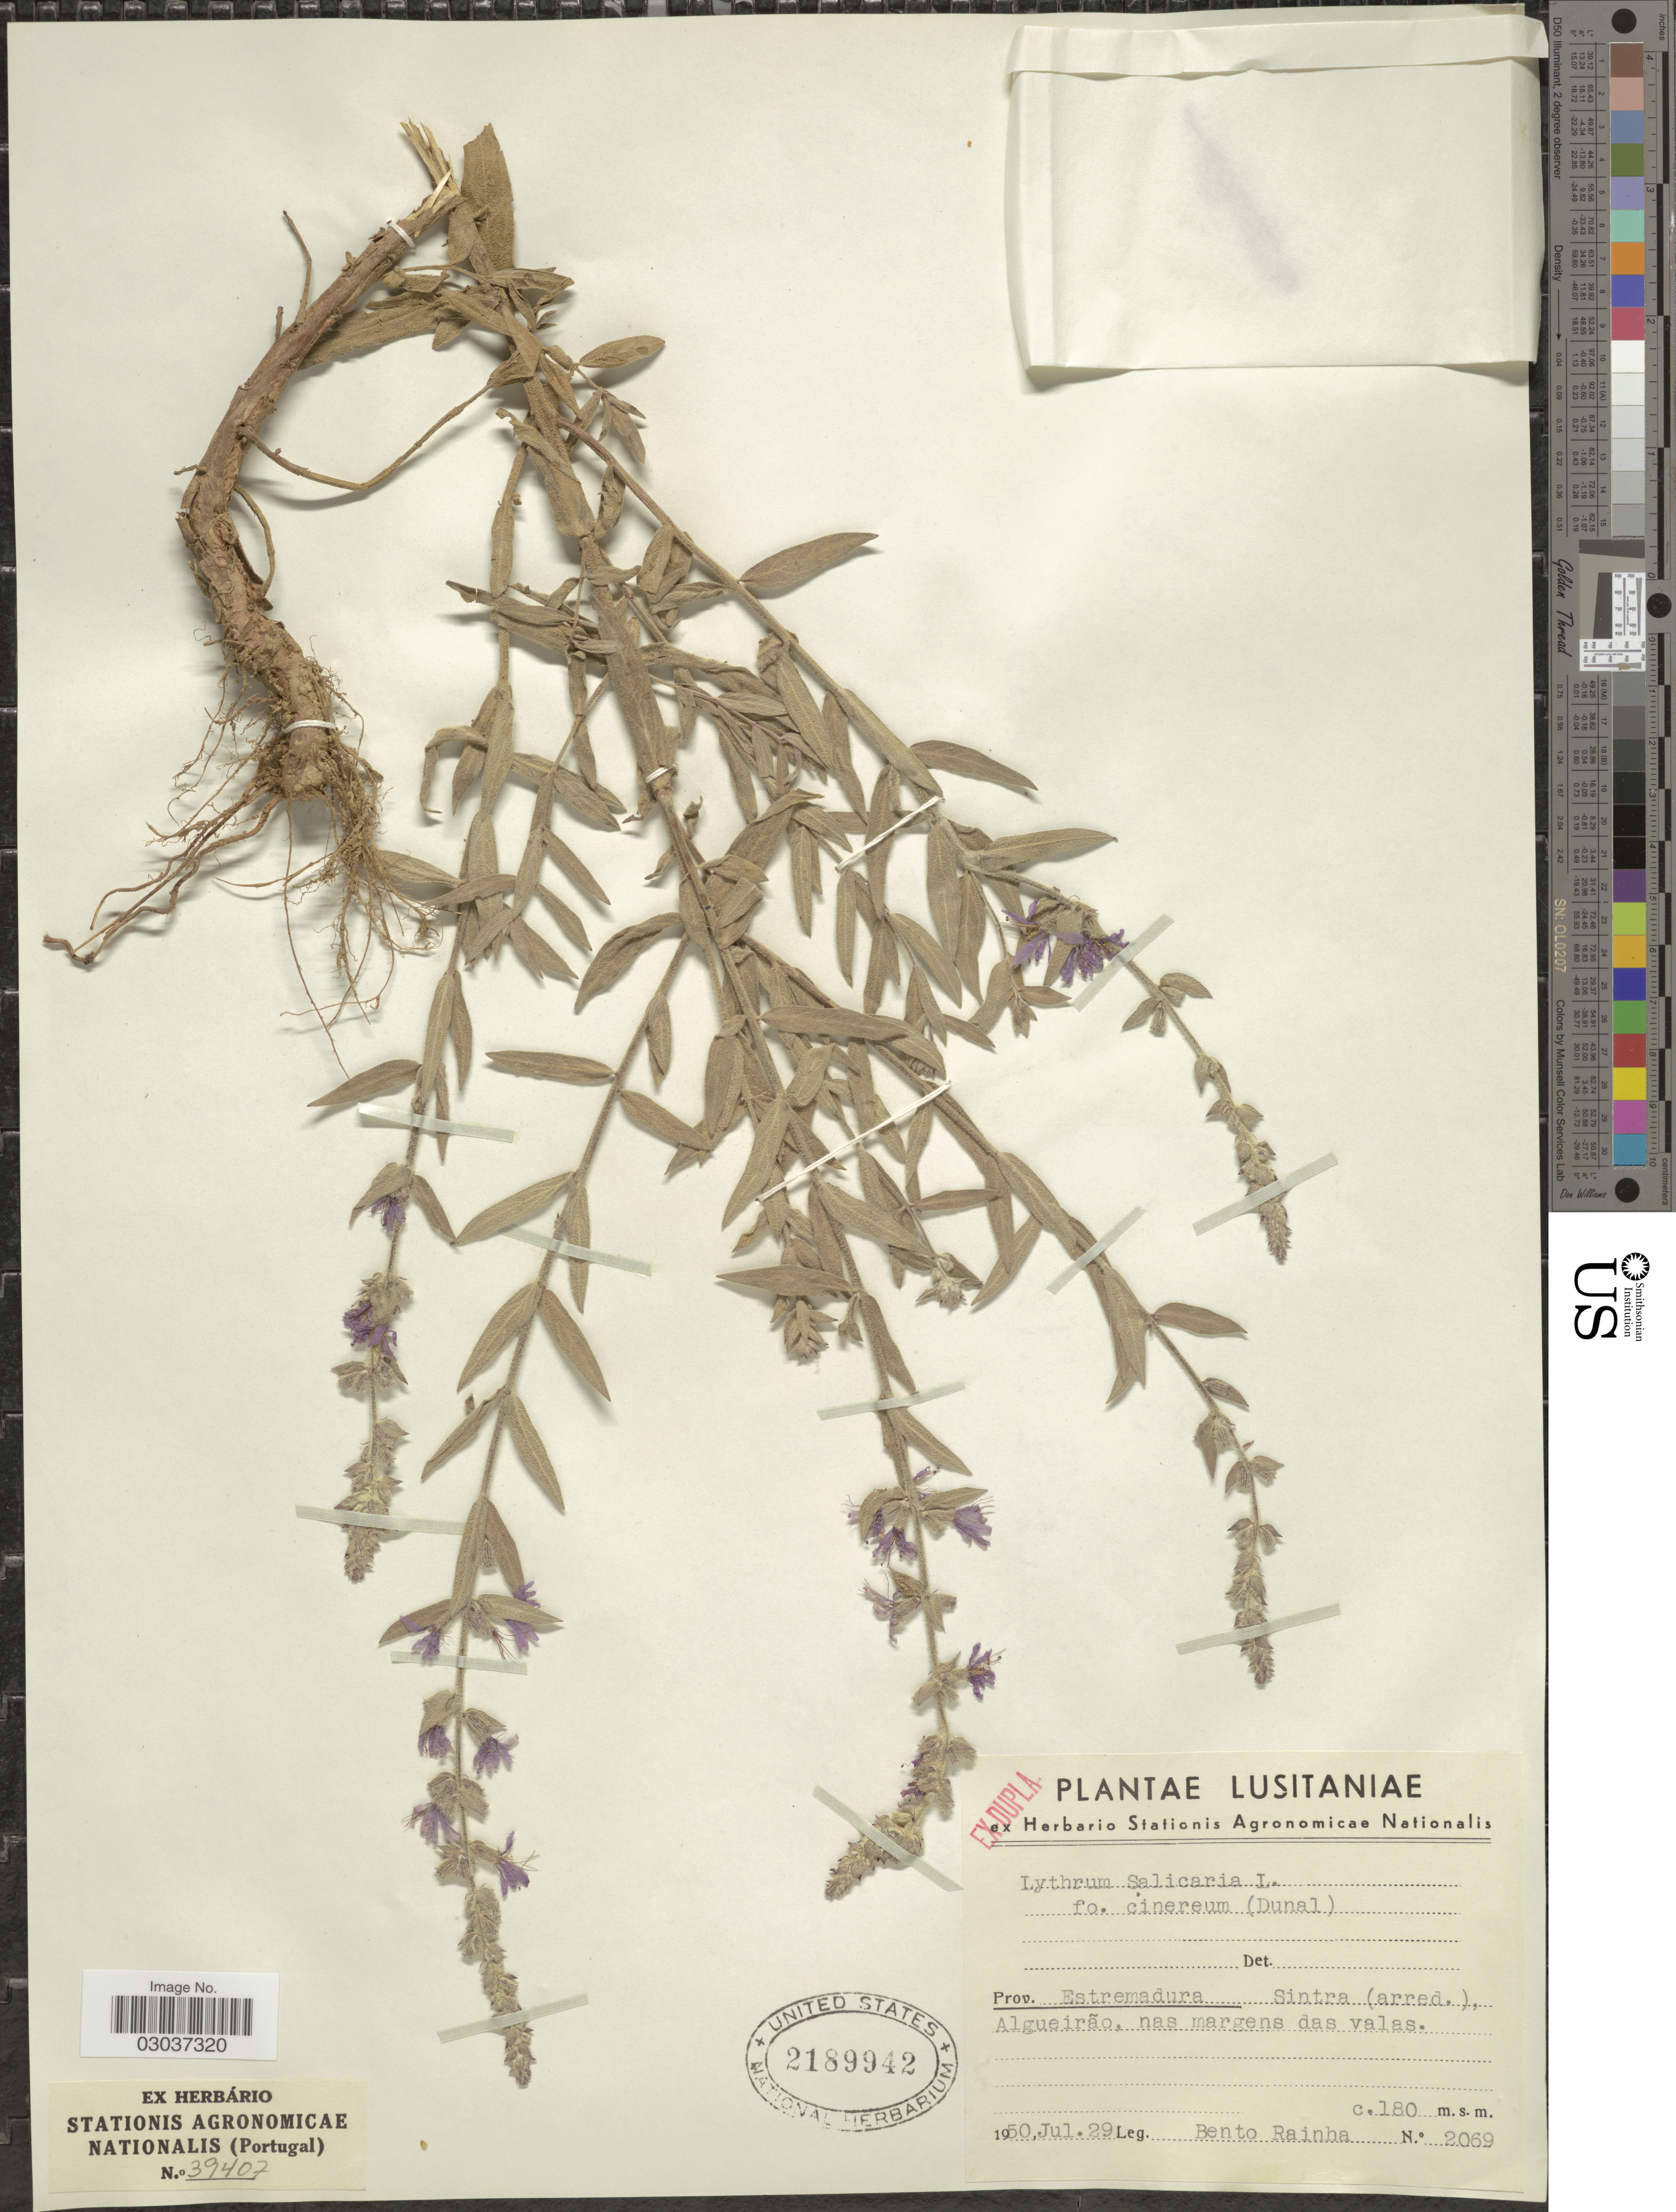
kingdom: Plantae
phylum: Tracheophyta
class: Magnoliopsida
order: Myrtales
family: Lythraceae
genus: Lythrum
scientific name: Lythrum salicaria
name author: L.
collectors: B. Rainha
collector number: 2069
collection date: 1950-07-29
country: Portugal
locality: Lusitaniae. Prov. Estremadura Sintra (arred.), Algueirão, nas margens das valas.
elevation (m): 180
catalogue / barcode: US 2189942